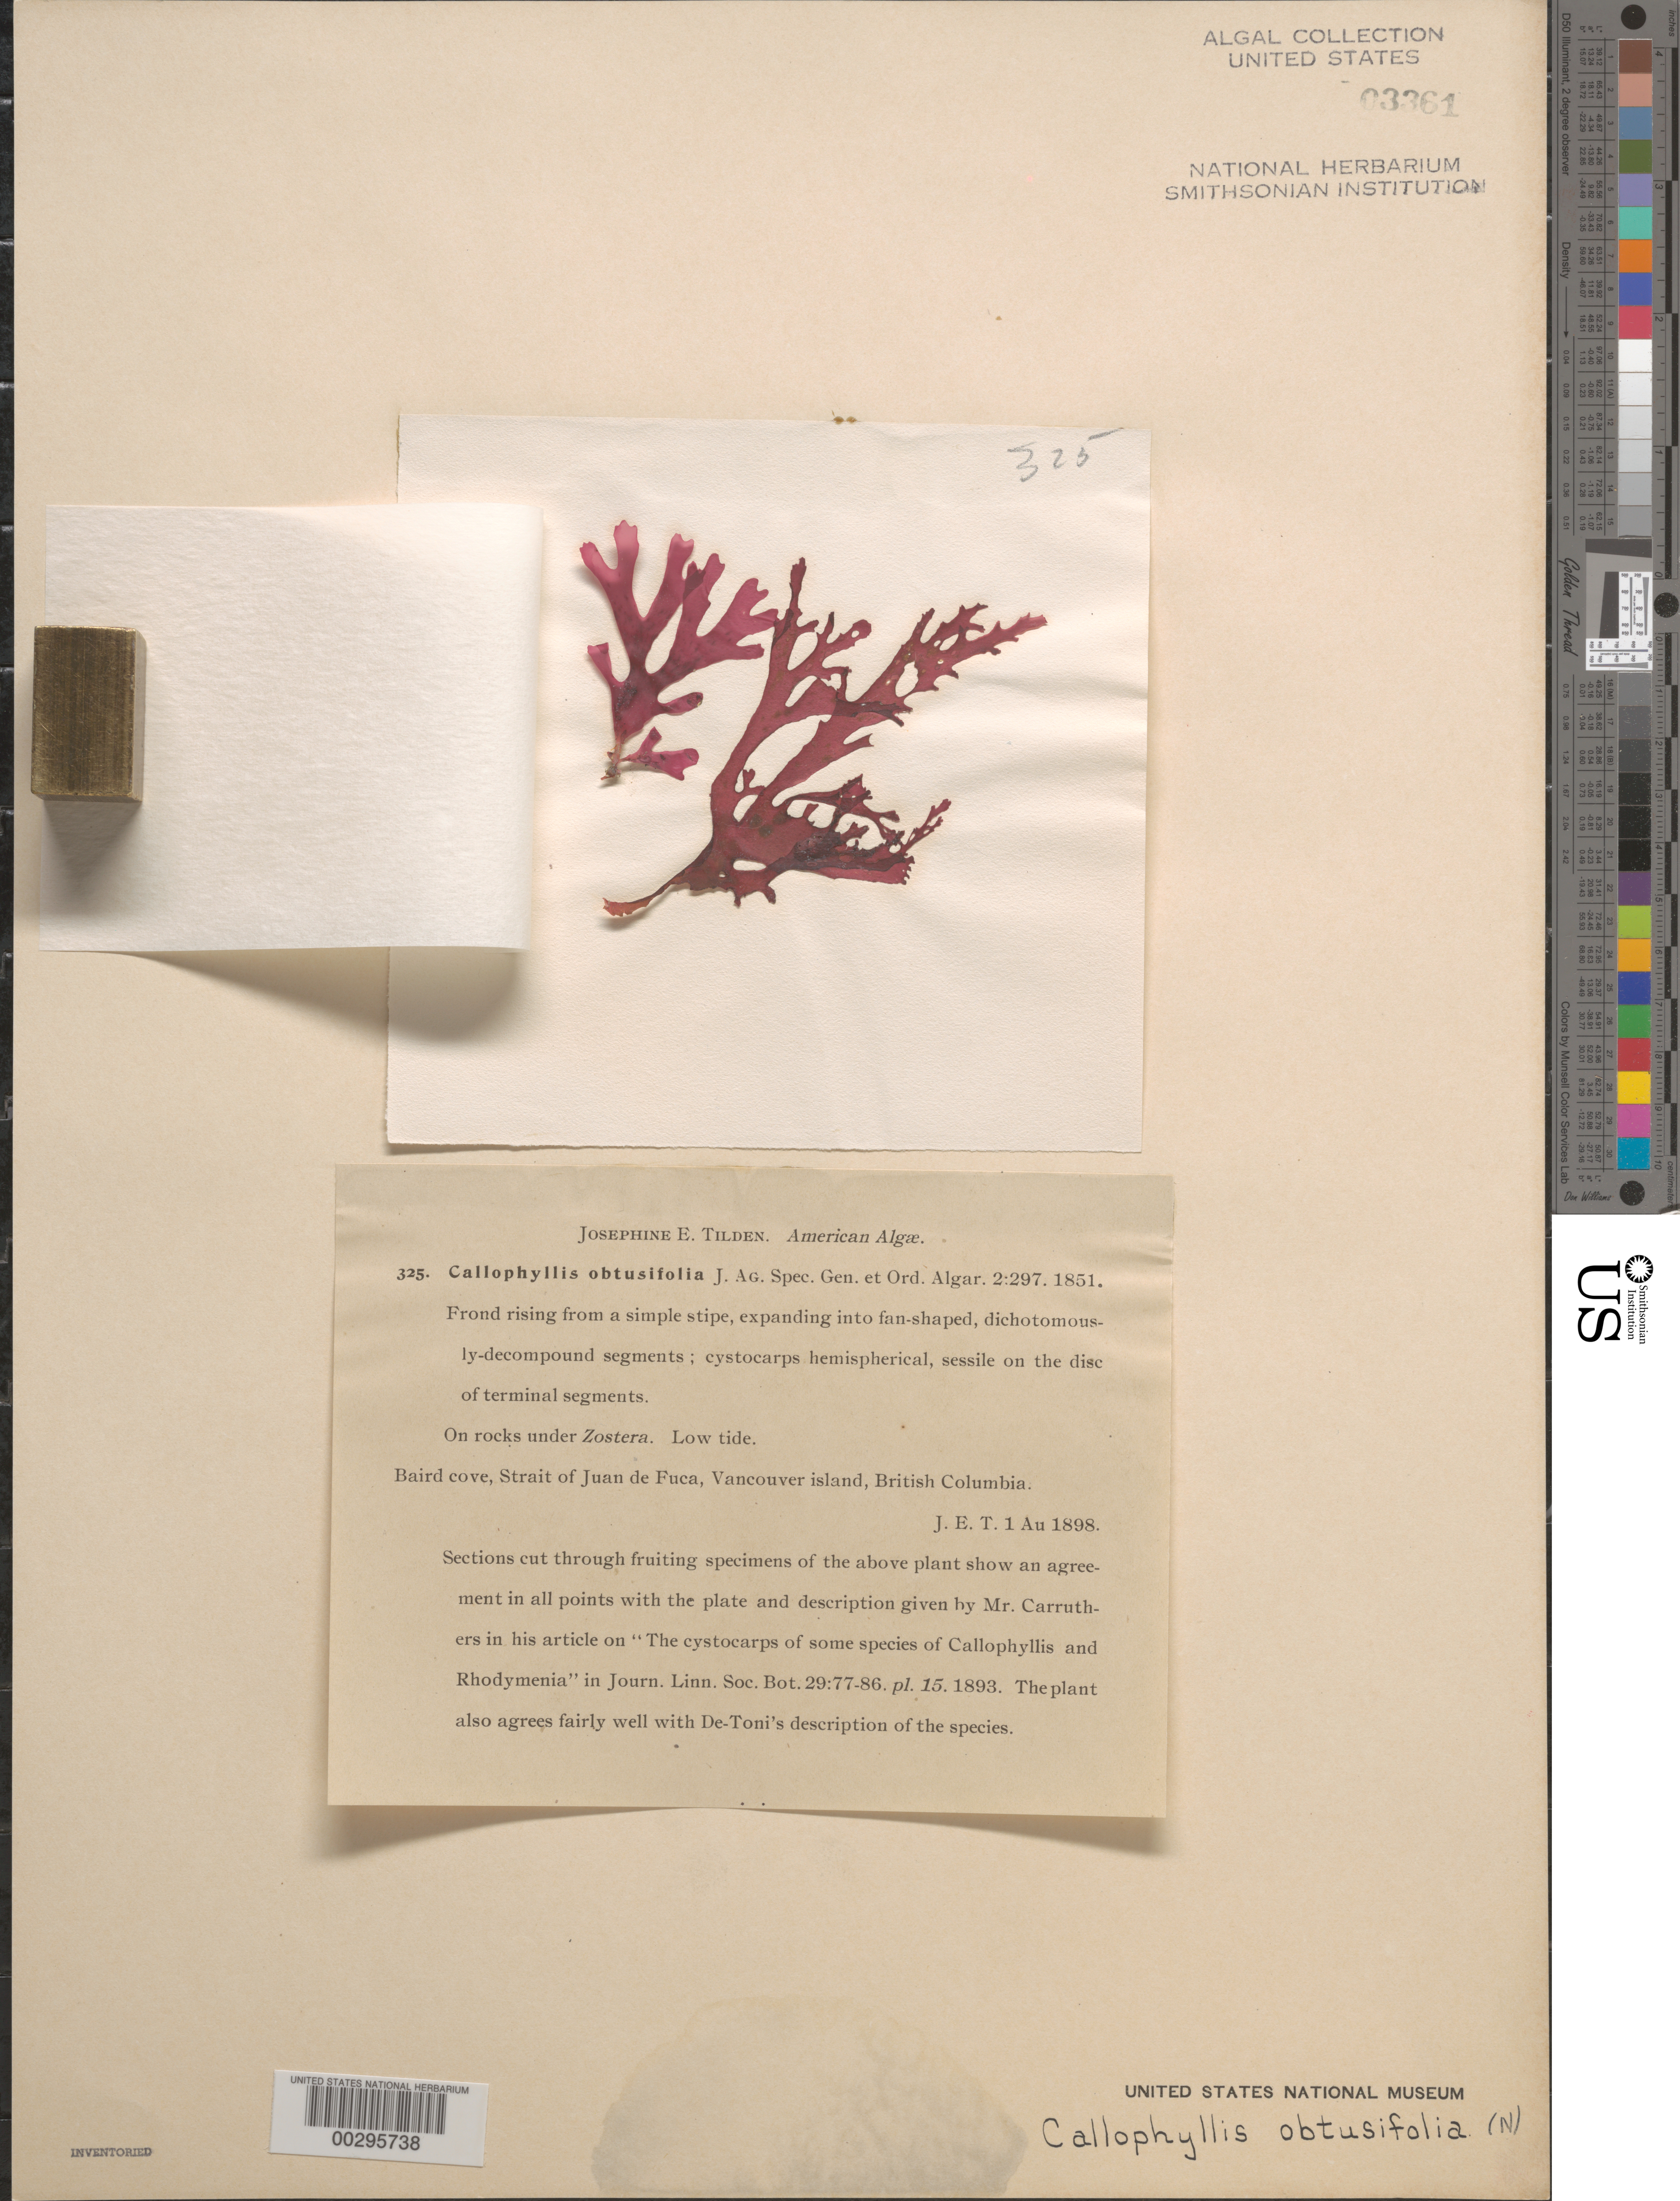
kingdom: Plantae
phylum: Rhodophyta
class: Florideophyceae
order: Gigartinales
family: Kallymeniaceae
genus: Callophyllis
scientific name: Callophyllis obtusifolia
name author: J. Agardh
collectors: J. E. Tilden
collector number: JET 325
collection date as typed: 01 Aug 1898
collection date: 1898-08-01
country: Canada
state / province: British Columbia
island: Vancouver Island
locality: Baird Cove, Juan de Fuca Strait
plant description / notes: Tilden, American Algae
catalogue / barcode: US 3361